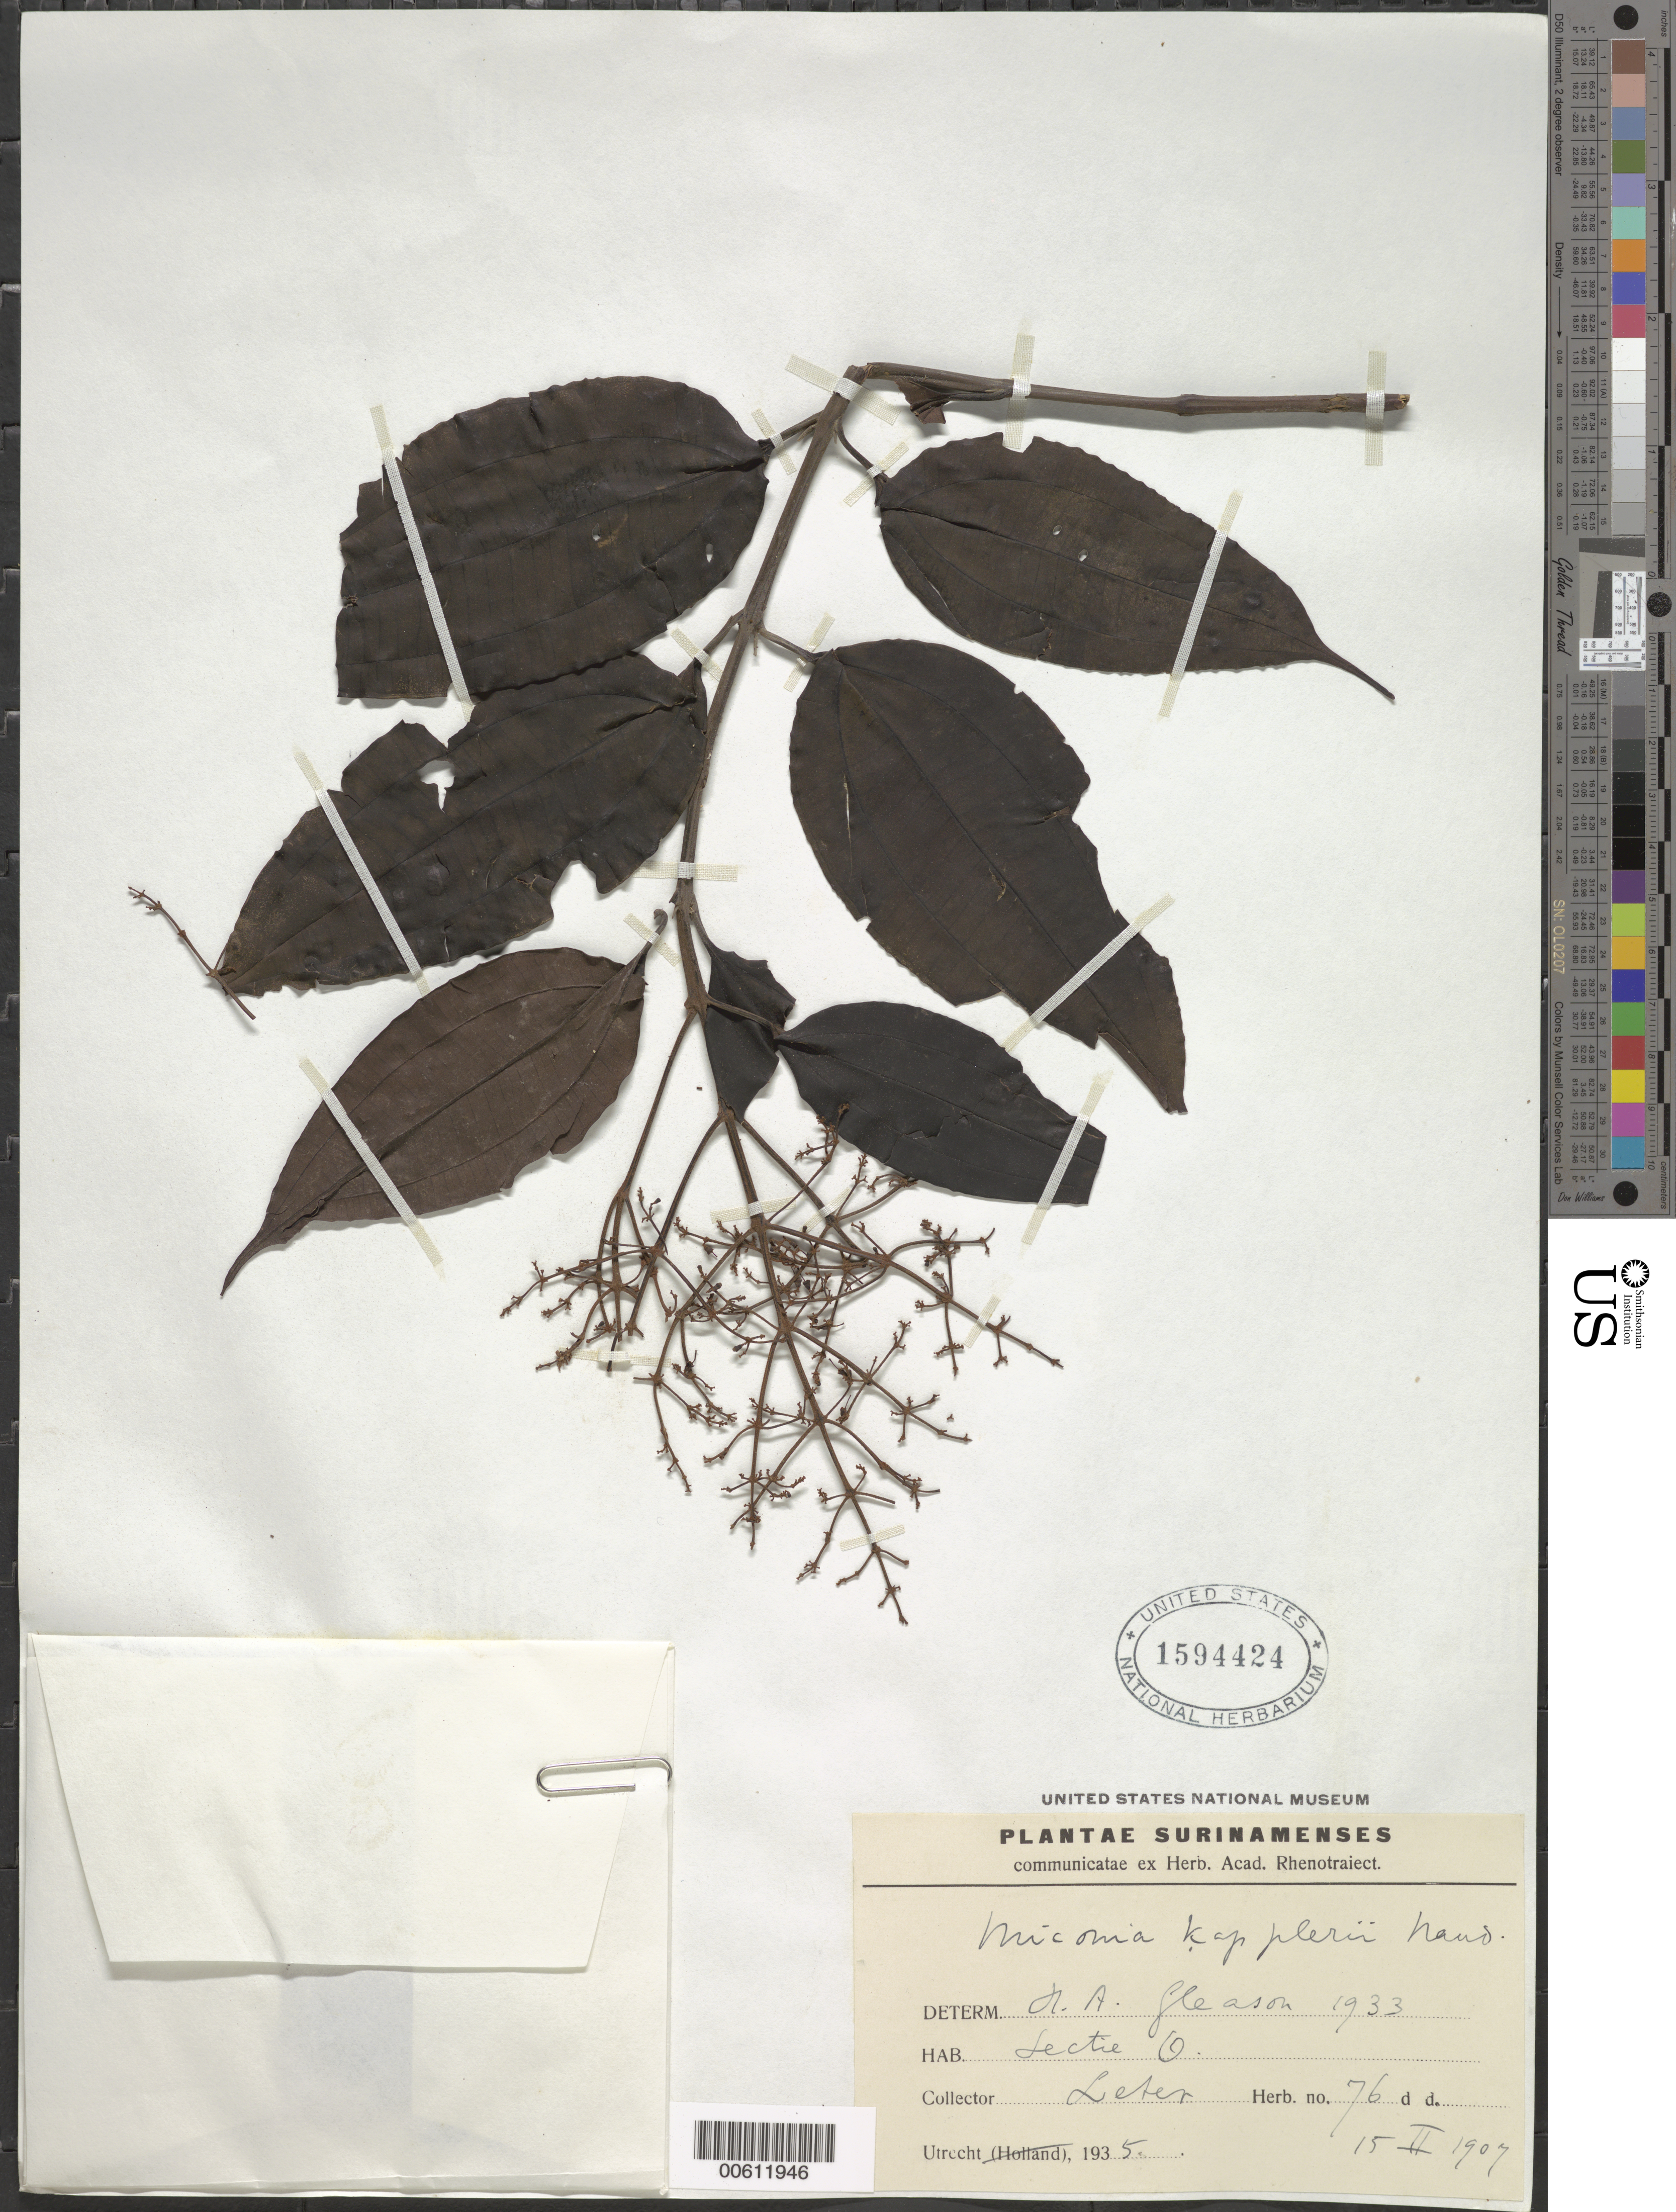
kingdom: Plantae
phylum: Tracheophyta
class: Magnoliopsida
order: Myrtales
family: Melastomataceae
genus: Miconia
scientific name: Miconia kappleri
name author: Naudin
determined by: Gleason, H. A.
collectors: G. Leter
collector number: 76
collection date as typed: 15-Feb-07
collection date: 2007-02-15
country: Suriname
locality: Sectie O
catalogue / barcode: US 1594424